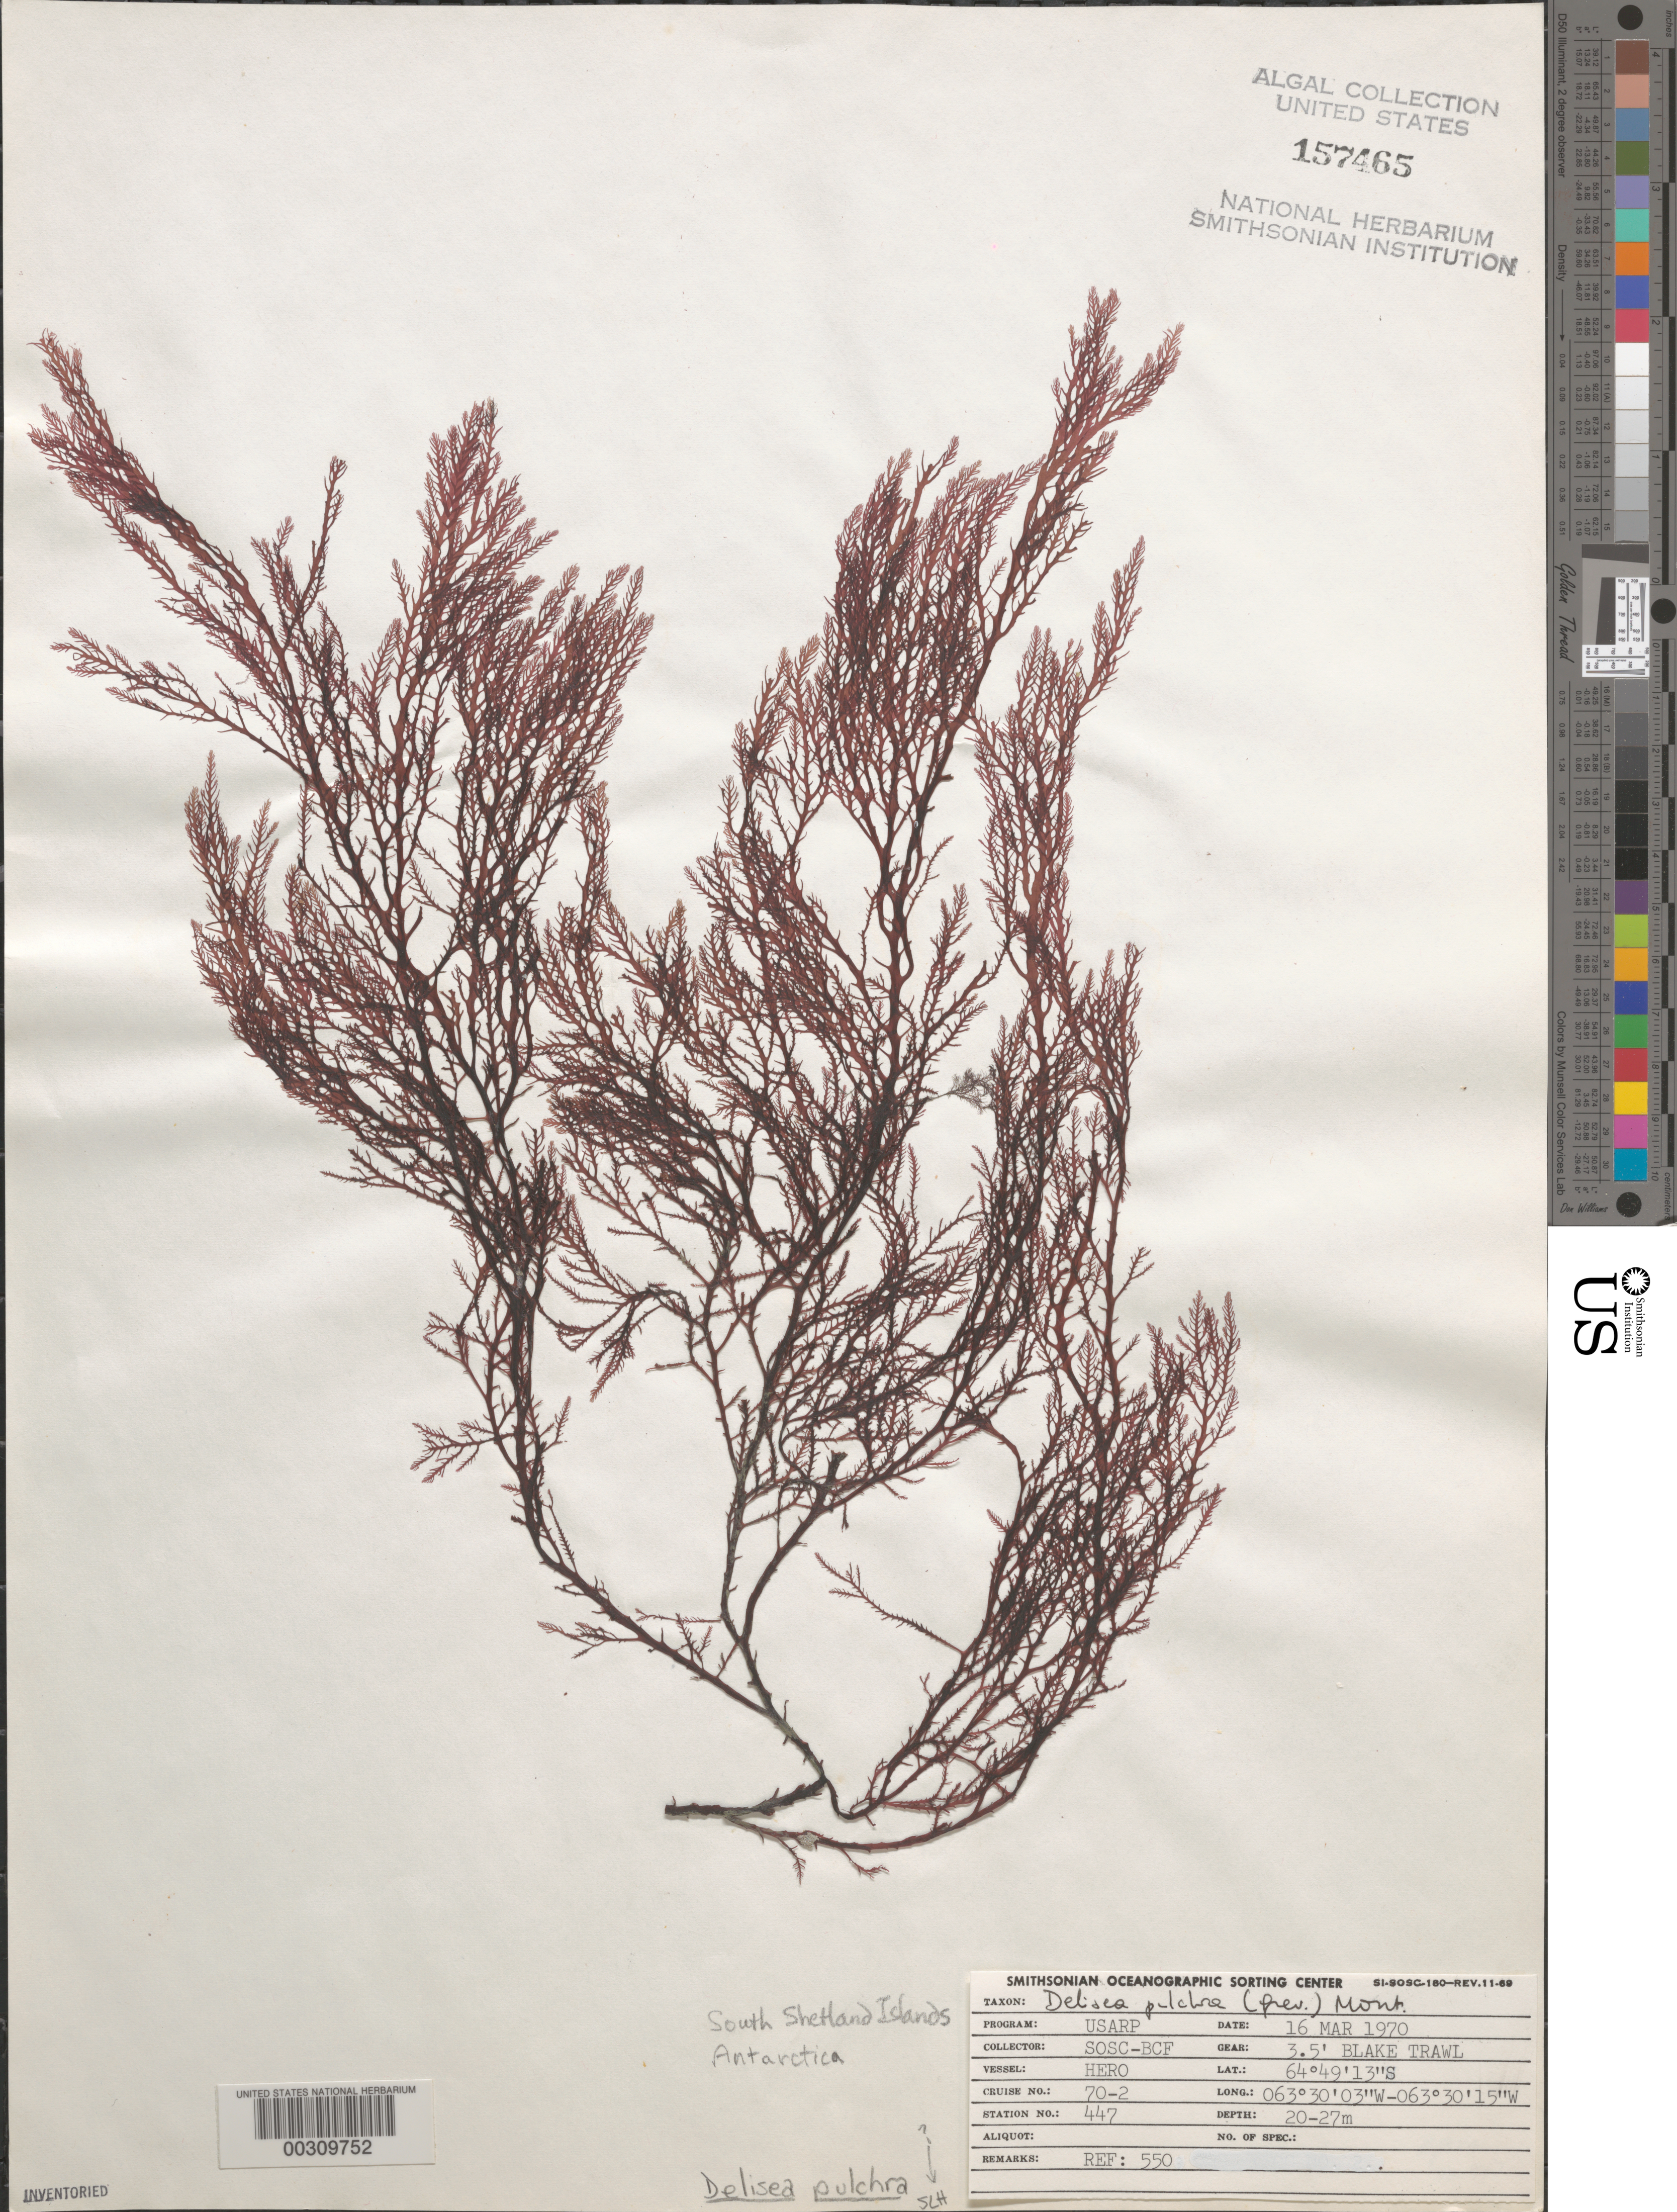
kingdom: Plantae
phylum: Rhodophyta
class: Florideophyceae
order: Bonnemaisoniales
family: Bonnemaisoniaceae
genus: Delisea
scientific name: Delisea pulchra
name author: (Grev.) Mont.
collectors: SOSC-BCF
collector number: Station 447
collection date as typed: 16 Mar 1970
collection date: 1970-03-16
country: Antarctica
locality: Antarctic Peninsula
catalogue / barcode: US 157465